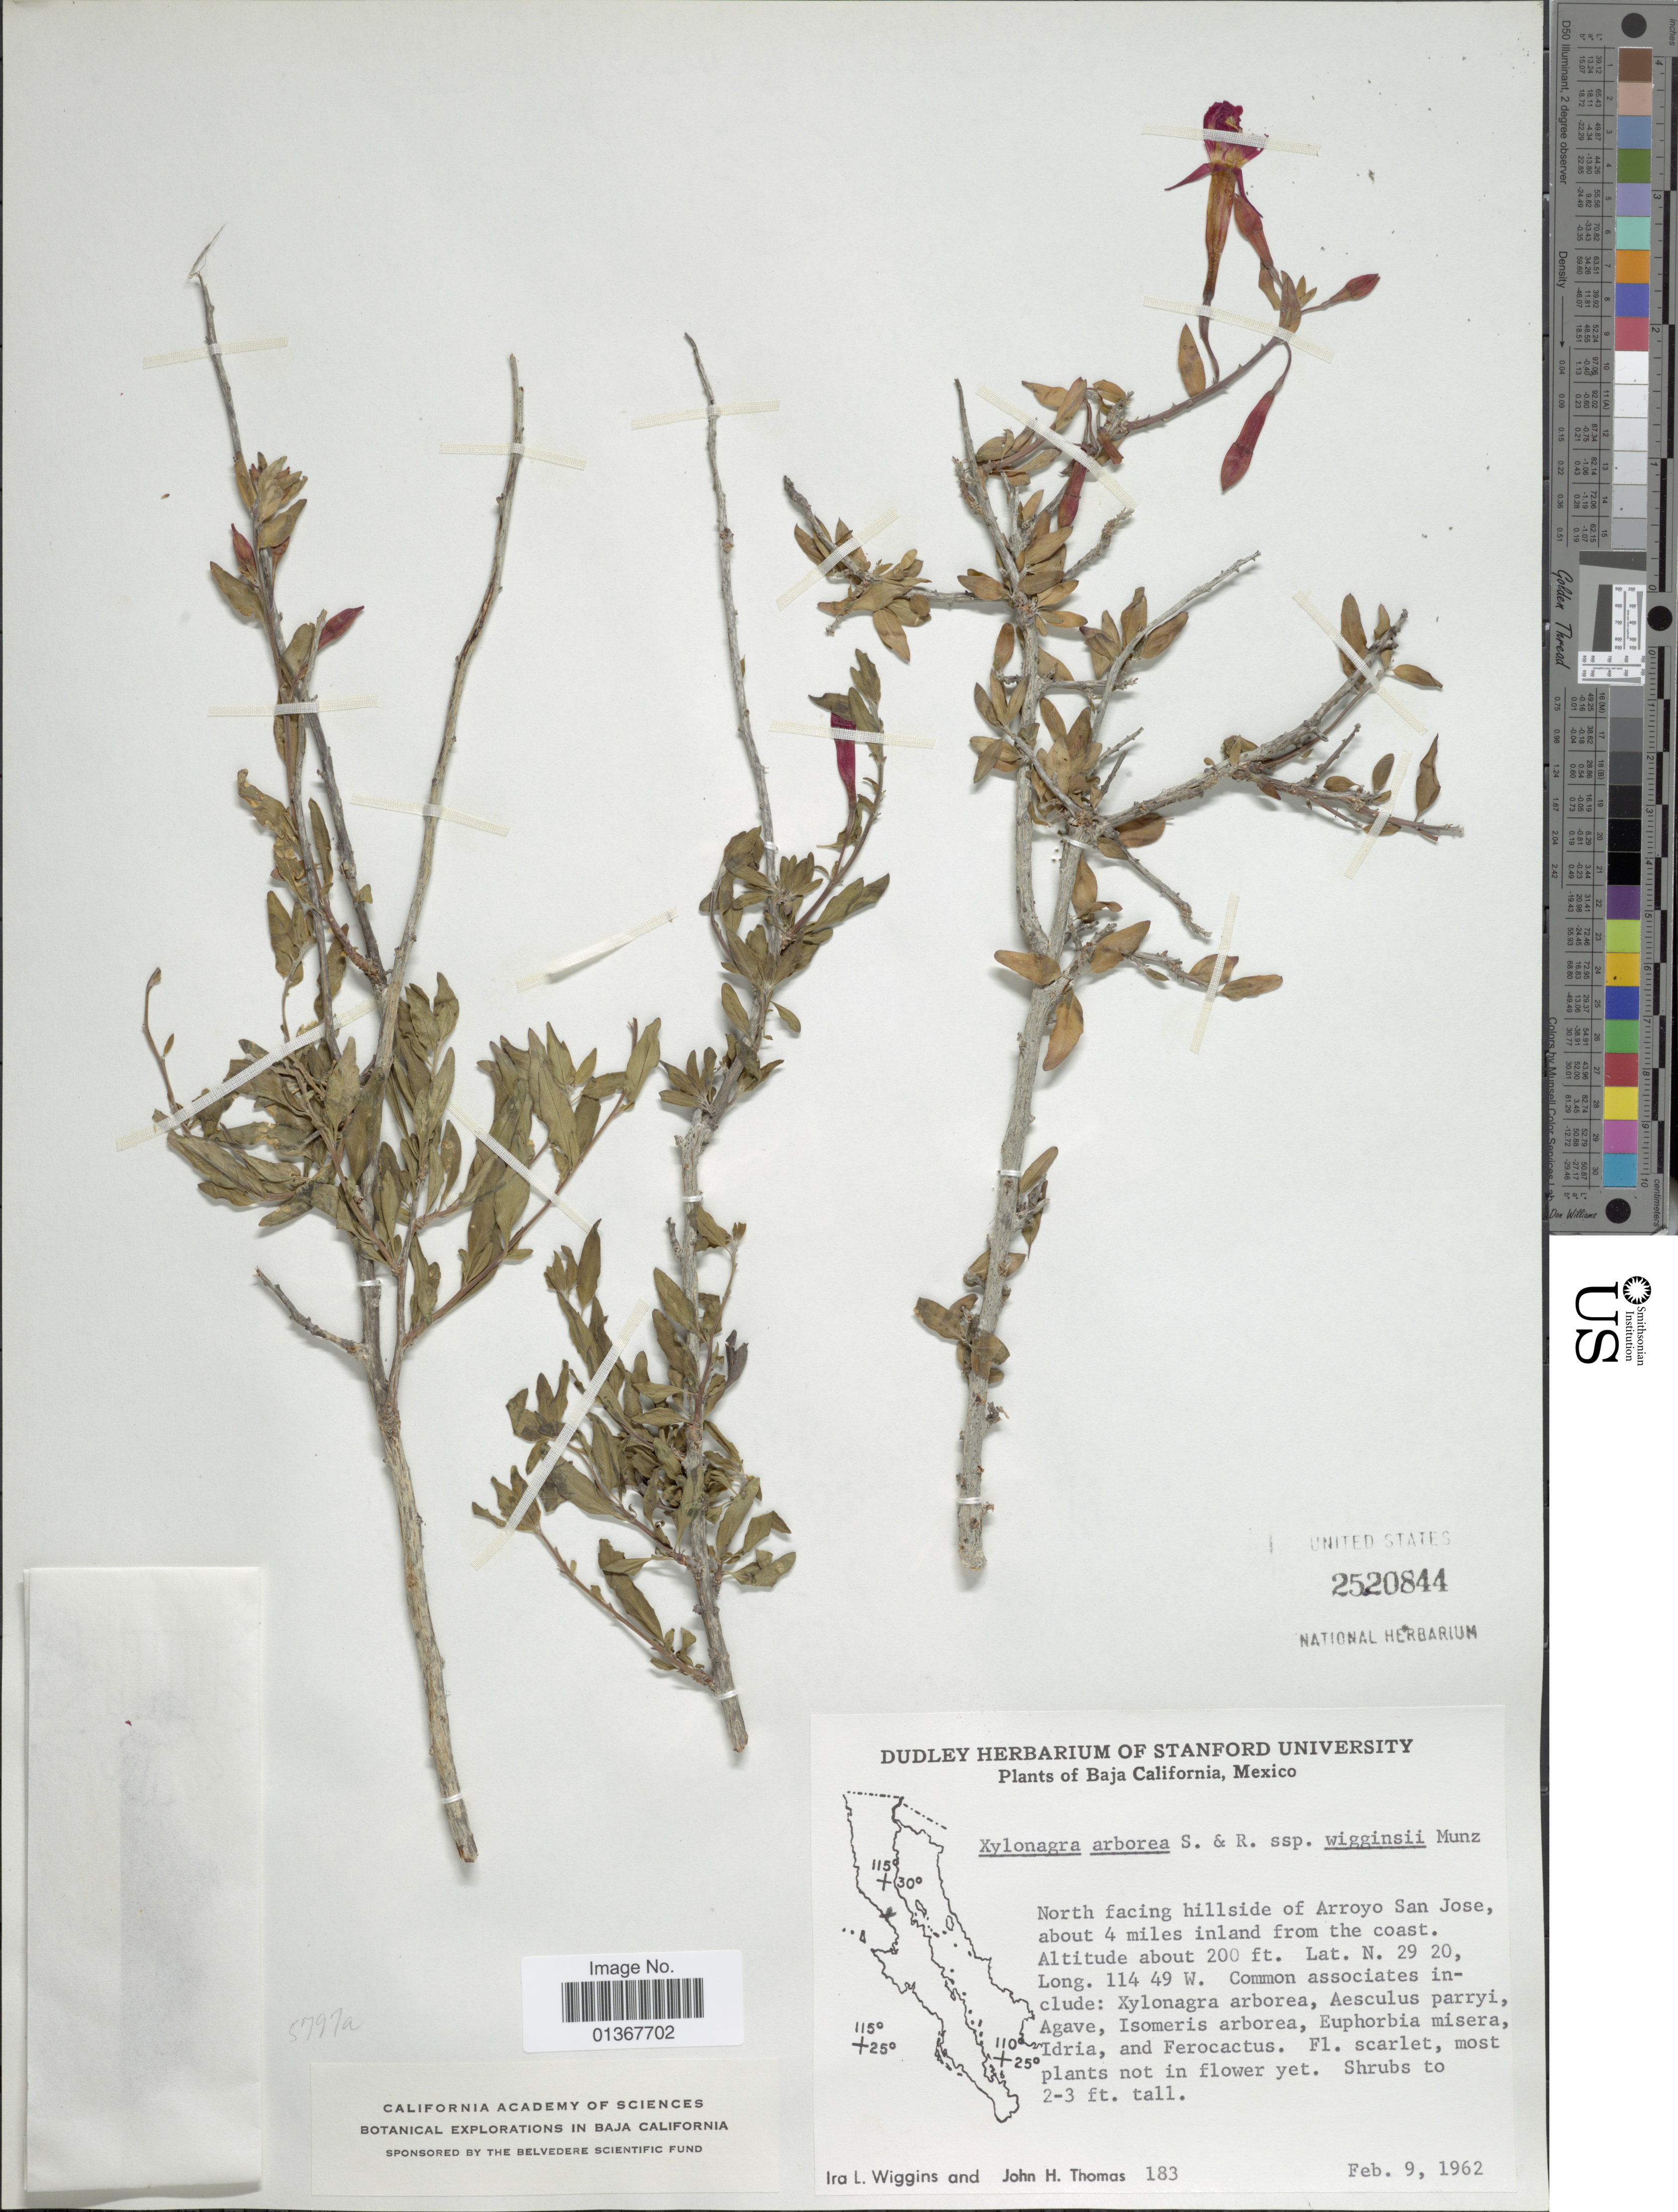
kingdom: Plantae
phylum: Tracheophyta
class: Magnoliopsida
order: Myrtales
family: Onagraceae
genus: Xylonagra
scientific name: Xylonagra arborea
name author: (Kellogg) Donn. Sm. & Rose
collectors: I. L. Wiggins & J. H. Thomas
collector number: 183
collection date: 1962-02-09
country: Mexico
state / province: Baja California Norte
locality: North facing hillside of Arroyo San Jose, about 4 miles inland from the coast.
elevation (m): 61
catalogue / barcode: US 2520844